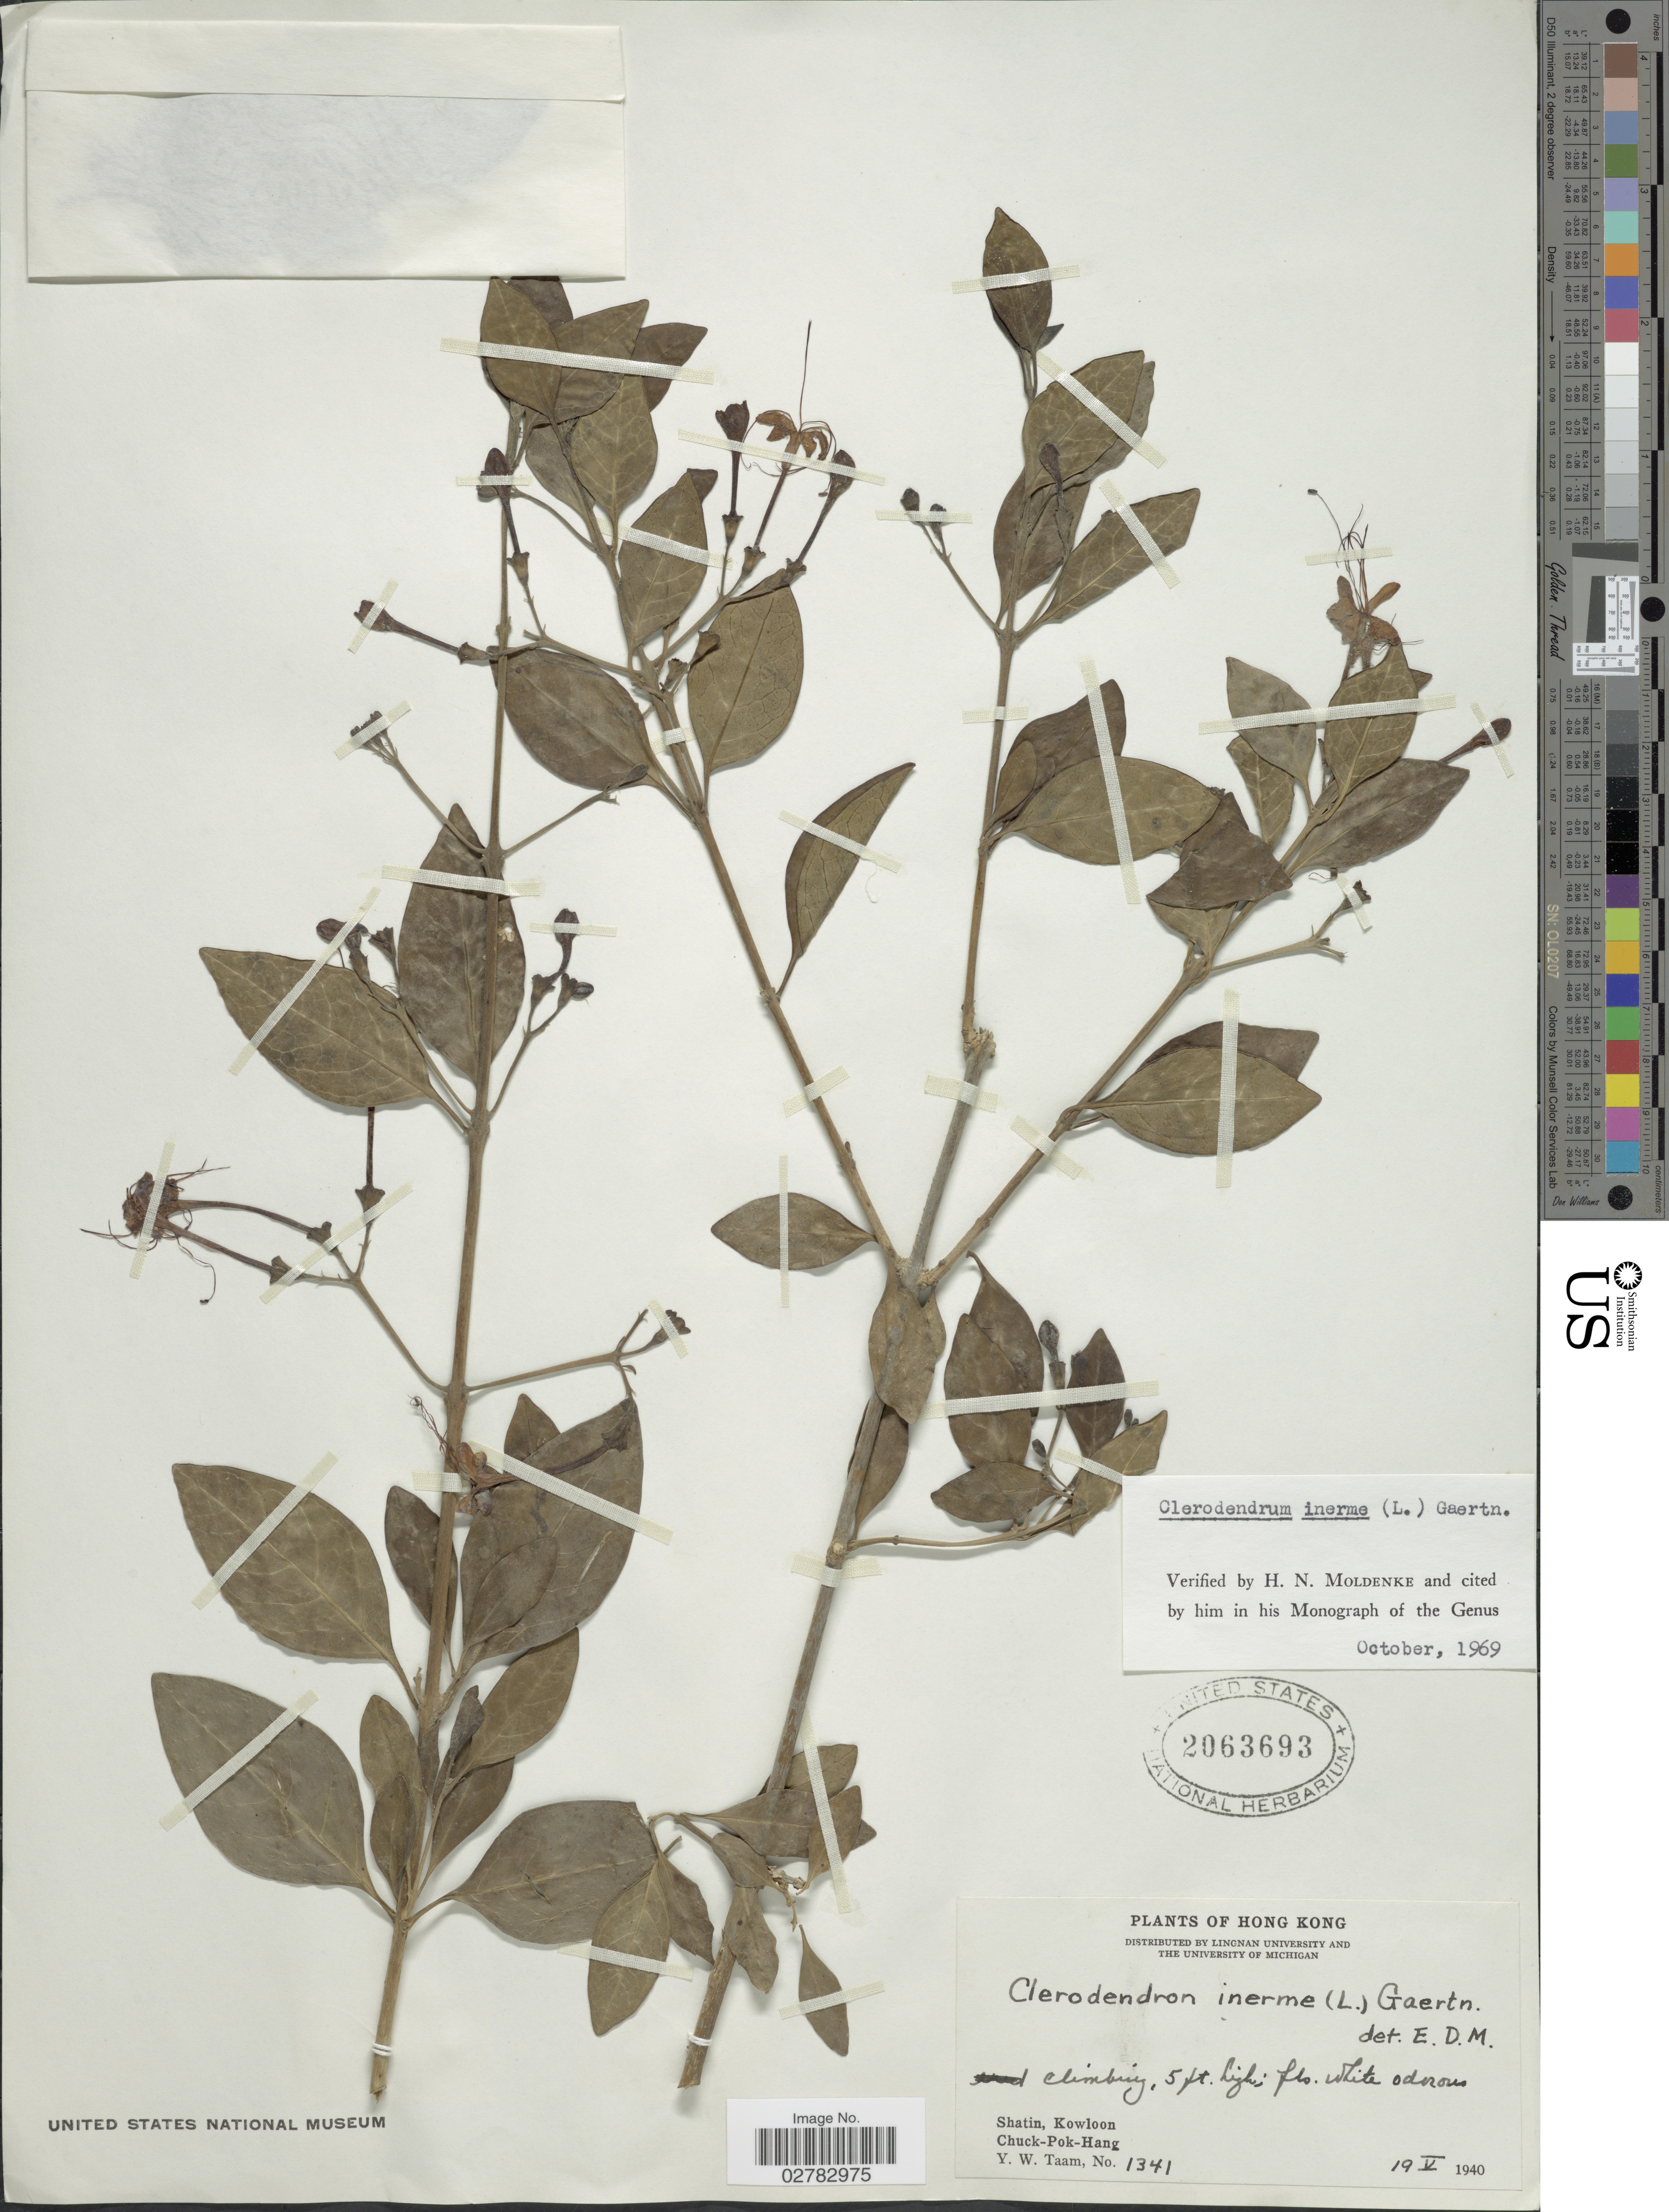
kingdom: Plantae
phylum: Tracheophyta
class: Magnoliopsida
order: Lamiales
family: Lamiaceae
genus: Clerodendrum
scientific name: Clerodendrum inerme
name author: (L.) Gaertn.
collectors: Y. W. Taam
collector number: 1341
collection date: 1940-05-19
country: China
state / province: Hong Kong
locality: Shatin, Kowloon. Chuck-Pok-Hang.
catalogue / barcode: US 2063693